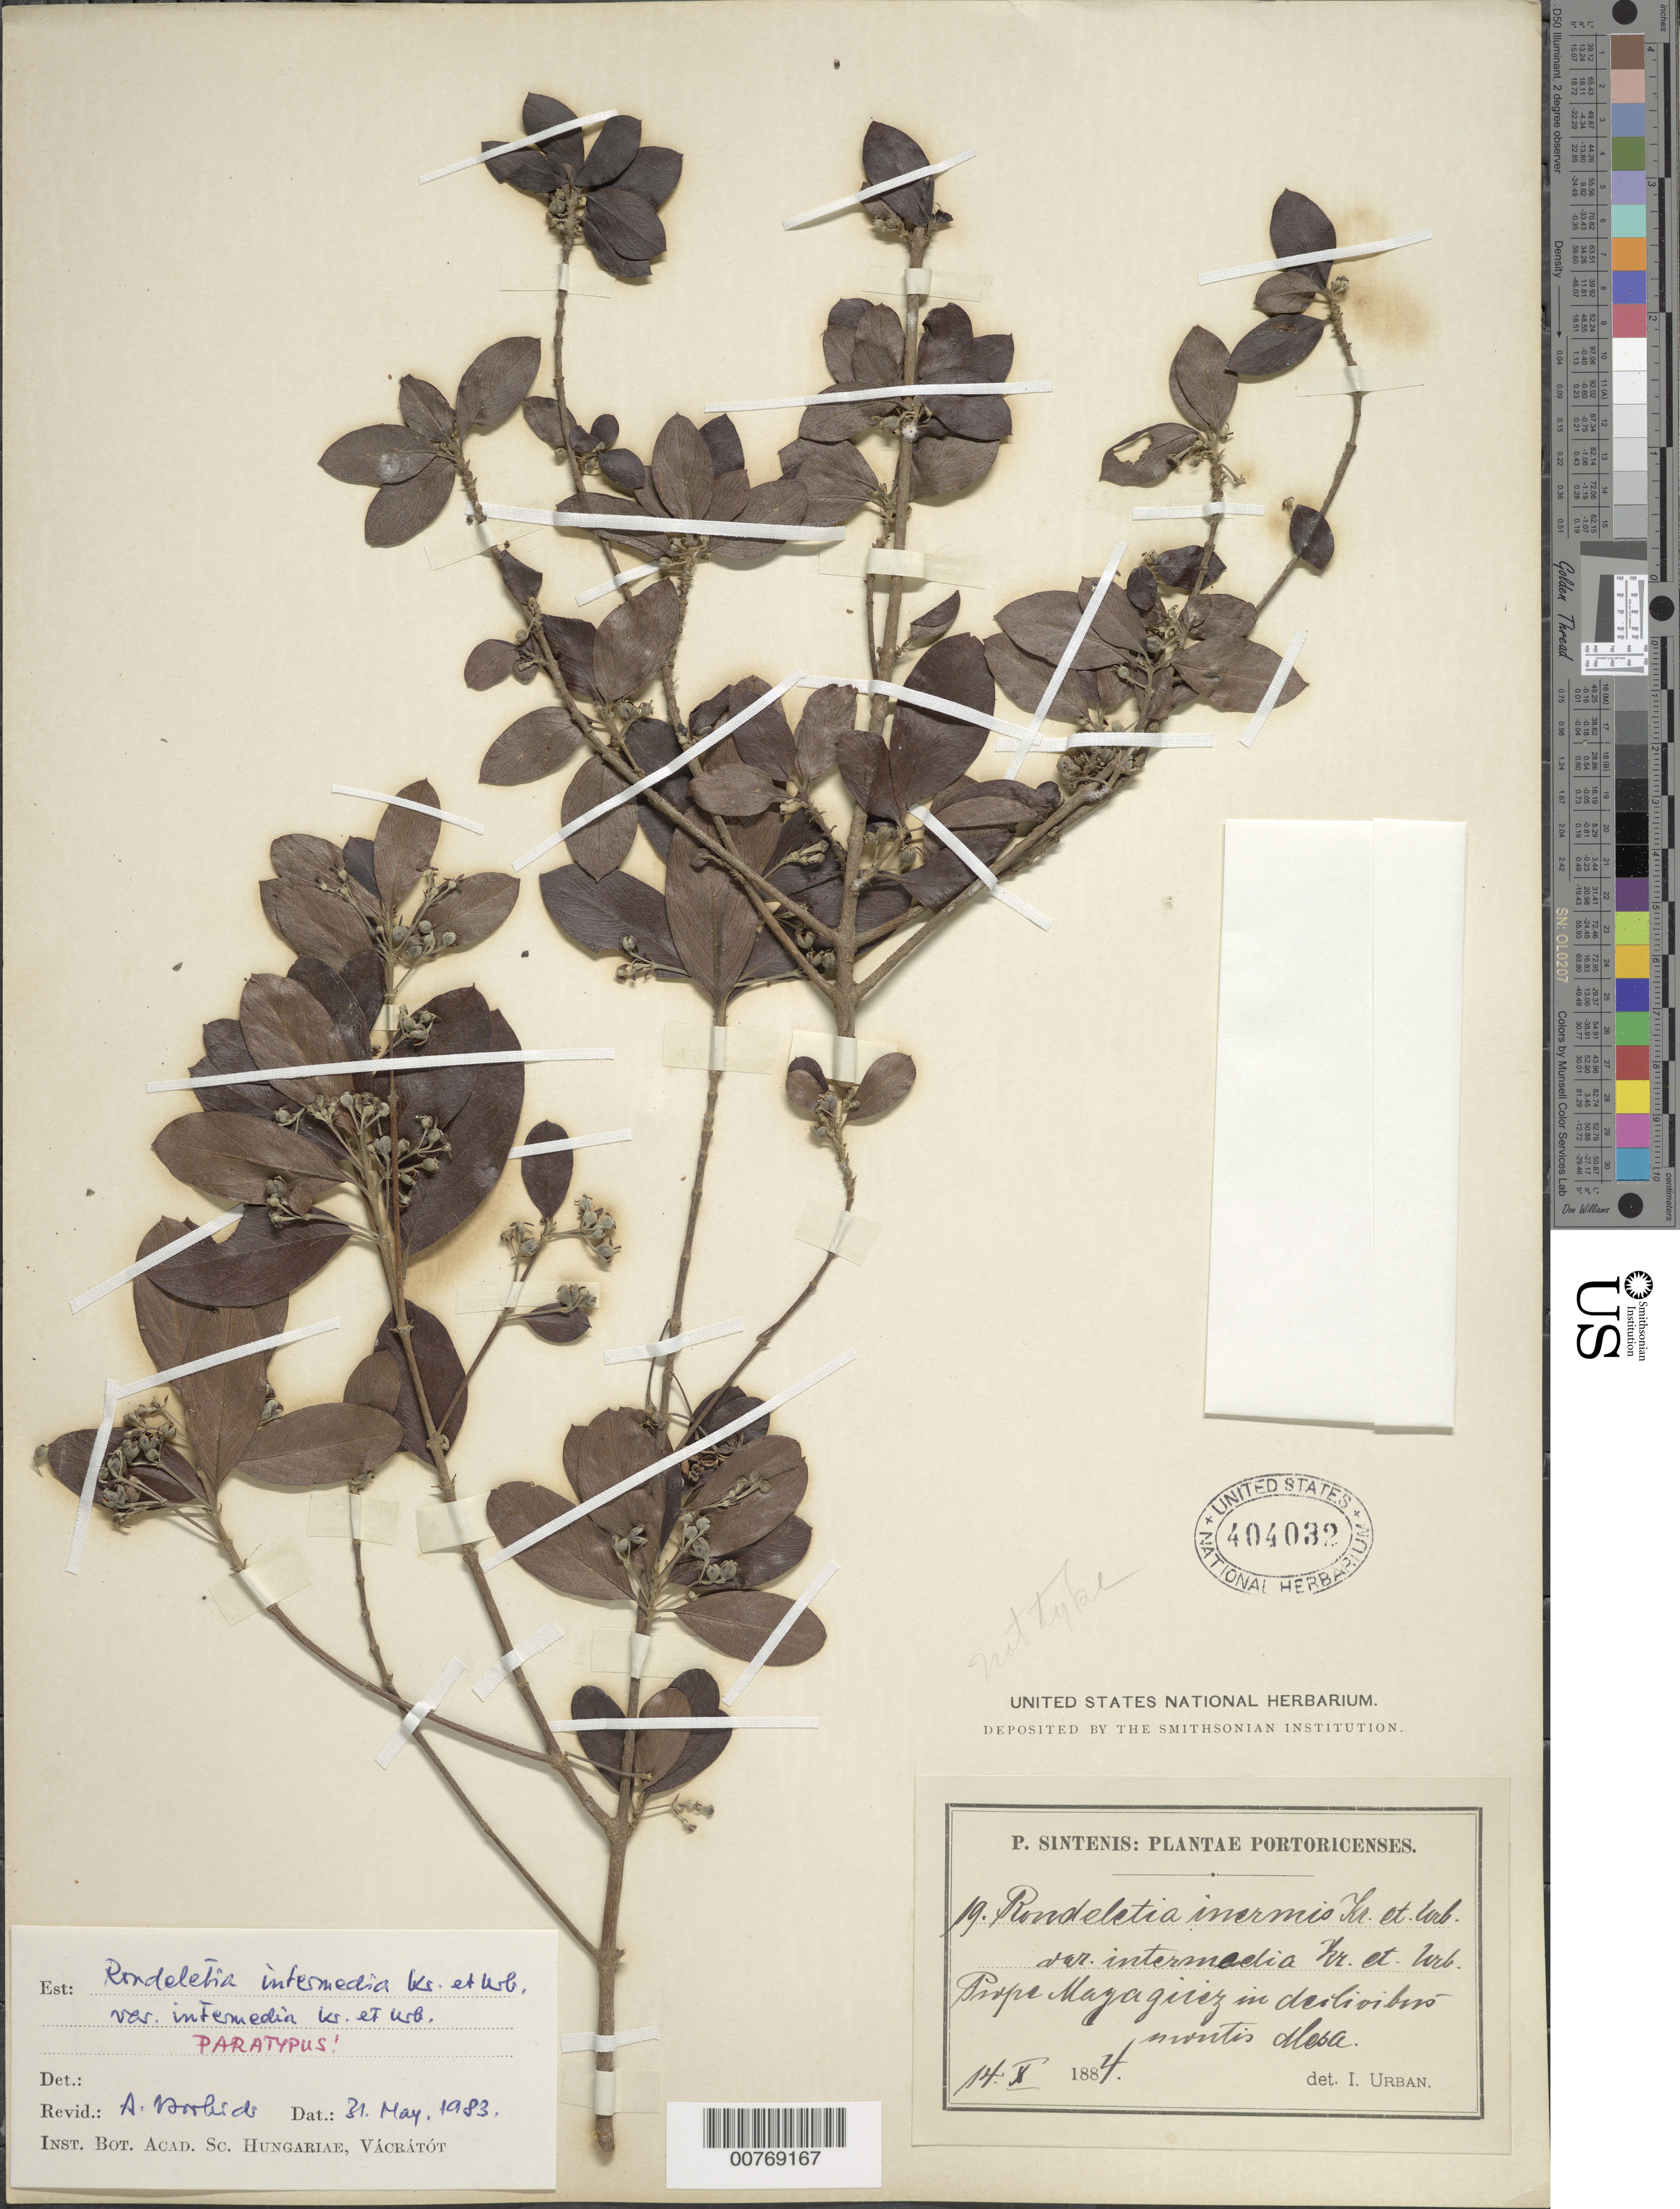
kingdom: Plantae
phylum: Tracheophyta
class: Magnoliopsida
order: Gentianales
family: Rubiaceae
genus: Rondeletia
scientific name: Rondeletia inermis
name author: (Spreng.) Krug & Urb.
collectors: P. Sintenis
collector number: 19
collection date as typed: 14 Oct 1884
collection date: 1884-10-14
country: Puerto Rico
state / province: Mayagüez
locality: Prope Mayaguez in declivibus Montis Mesa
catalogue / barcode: US 404032